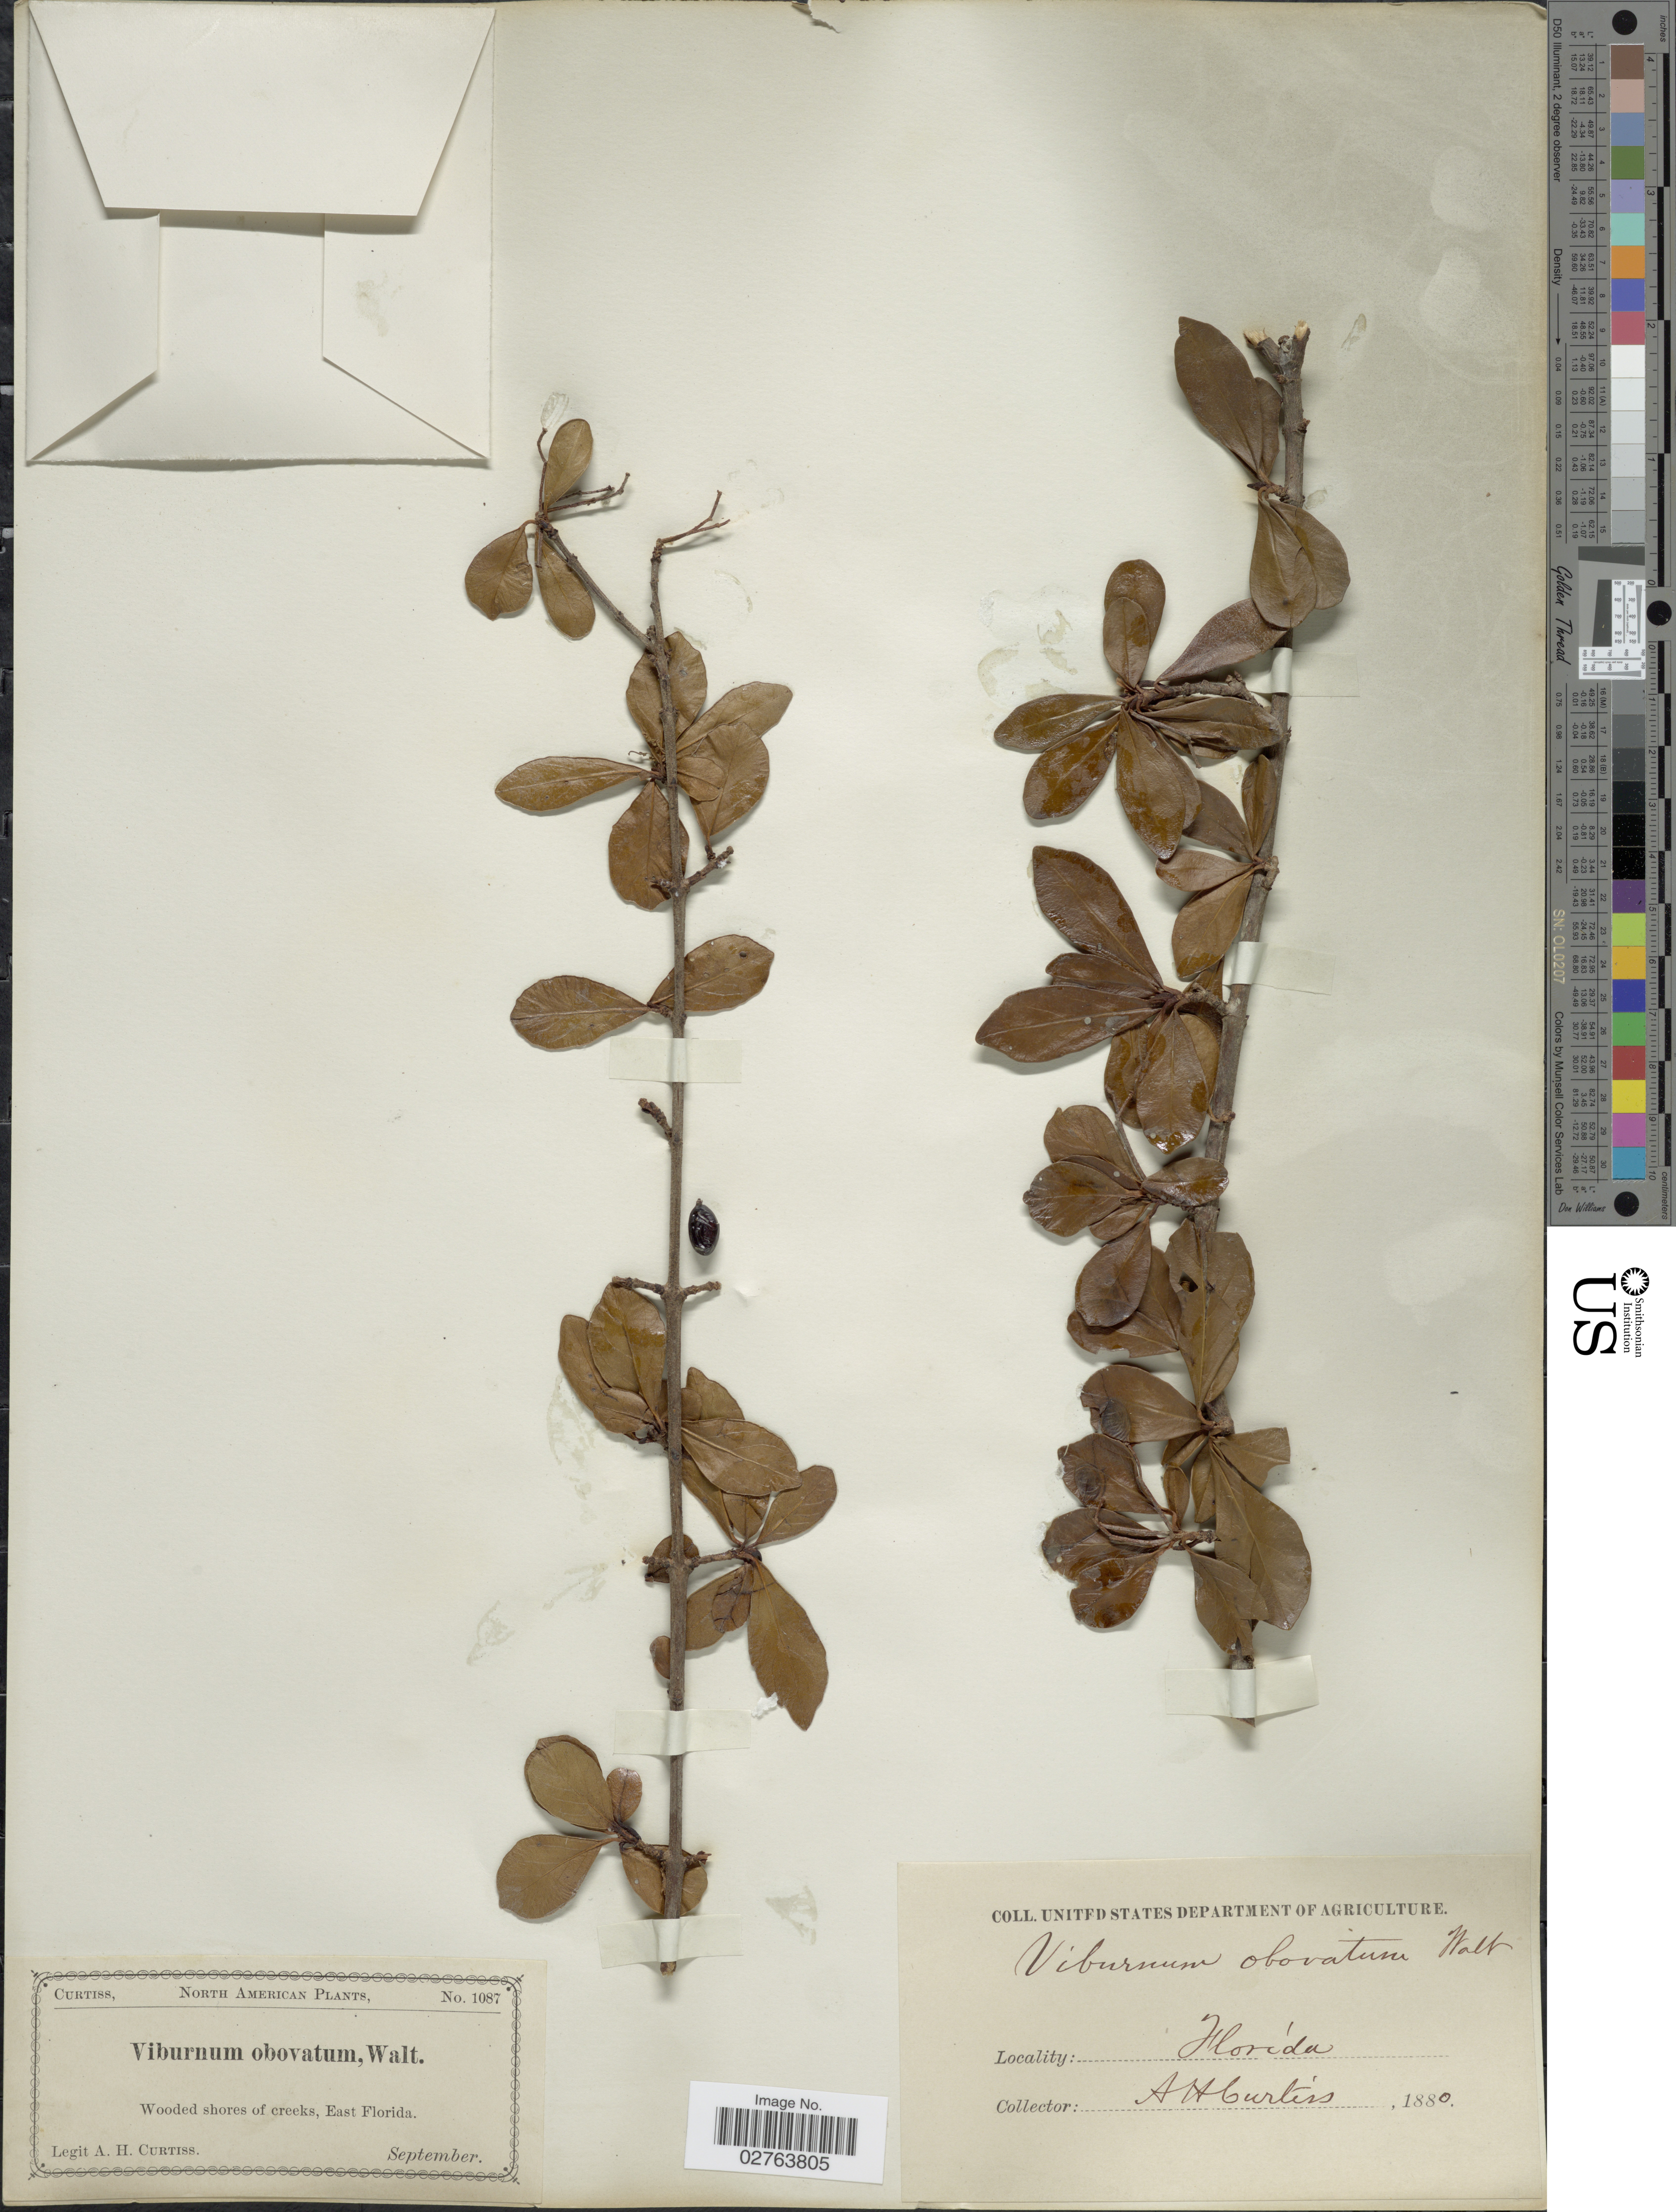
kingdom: Plantae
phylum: Tracheophyta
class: Magnoliopsida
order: Dipsacales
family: Viburnaceae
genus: Viburnum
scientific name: Viburnum obovatum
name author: Walter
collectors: A. H. Curtiss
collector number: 1087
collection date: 1880-09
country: United States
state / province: Florida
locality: Wooded shores of creeks, East Florida.